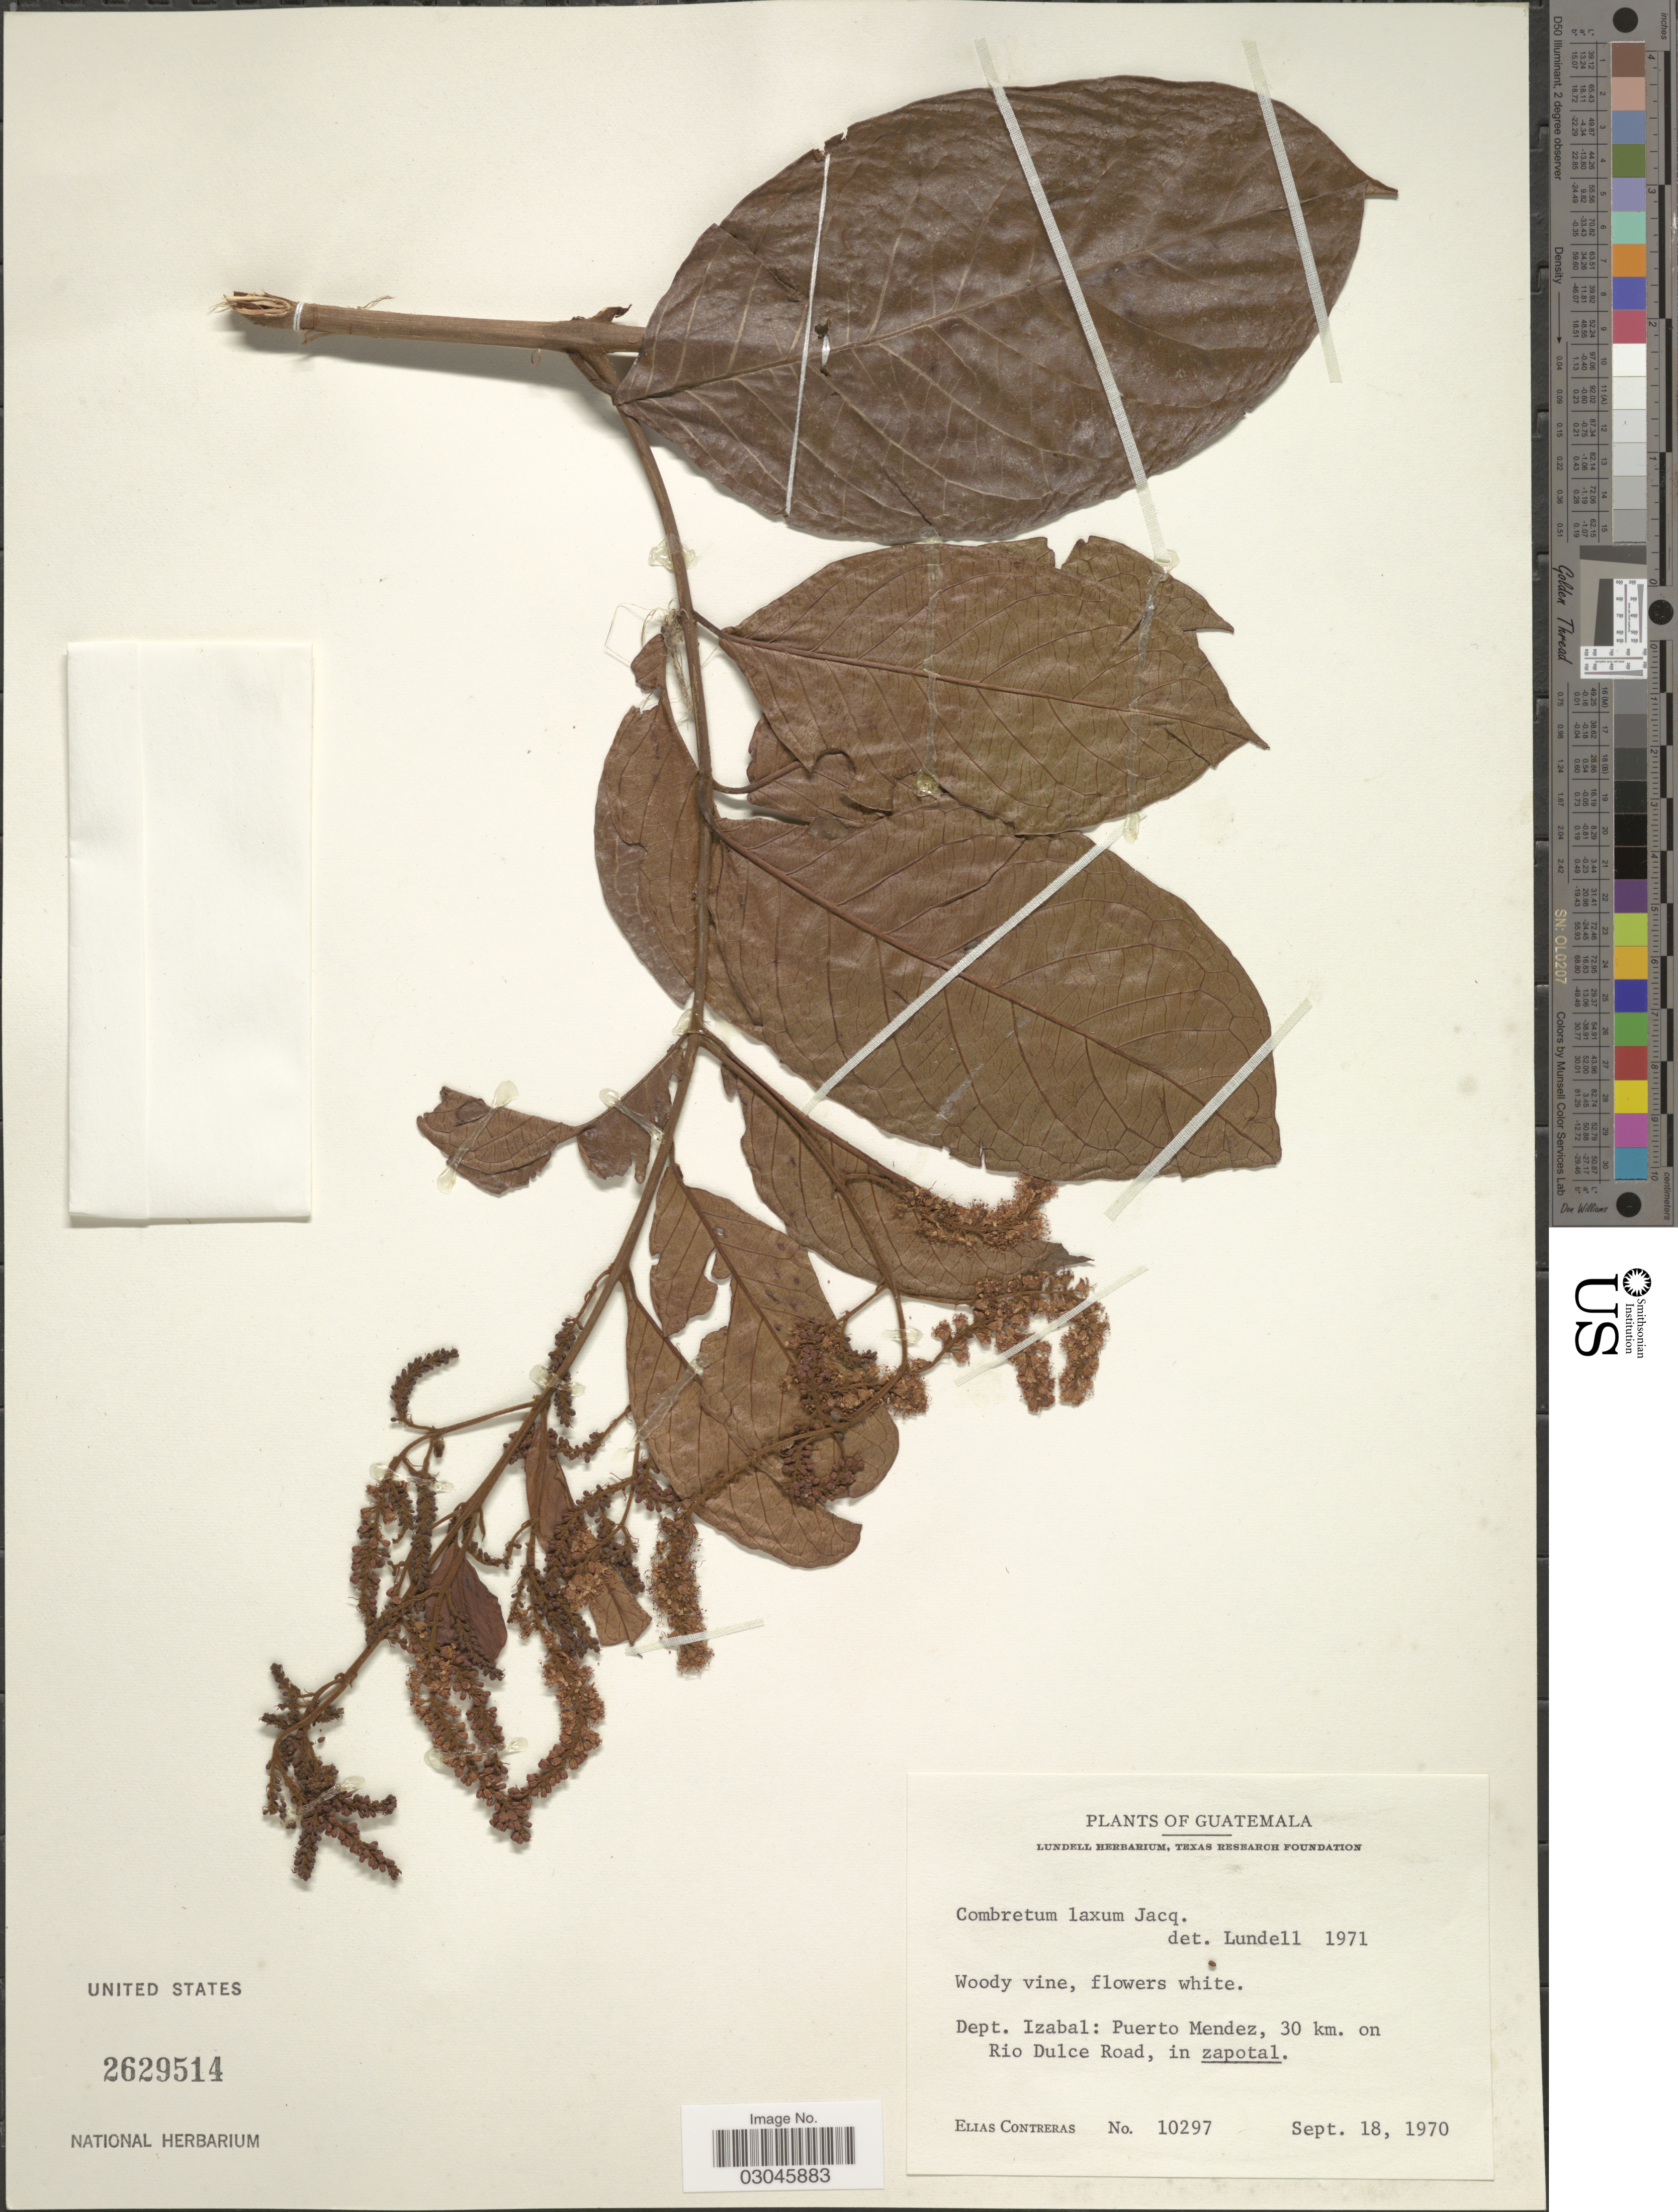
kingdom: Plantae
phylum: Tracheophyta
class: Magnoliopsida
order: Myrtales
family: Combretaceae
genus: Combretum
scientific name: Combretum laxum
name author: Jacq.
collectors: E. Contreras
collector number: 10297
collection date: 1970-09-18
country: Guatemala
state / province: Izabal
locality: Dept. Izabal: Puerto Mendez, 30 km. on Rio Dulce Road, in zapotal.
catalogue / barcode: US 2629514